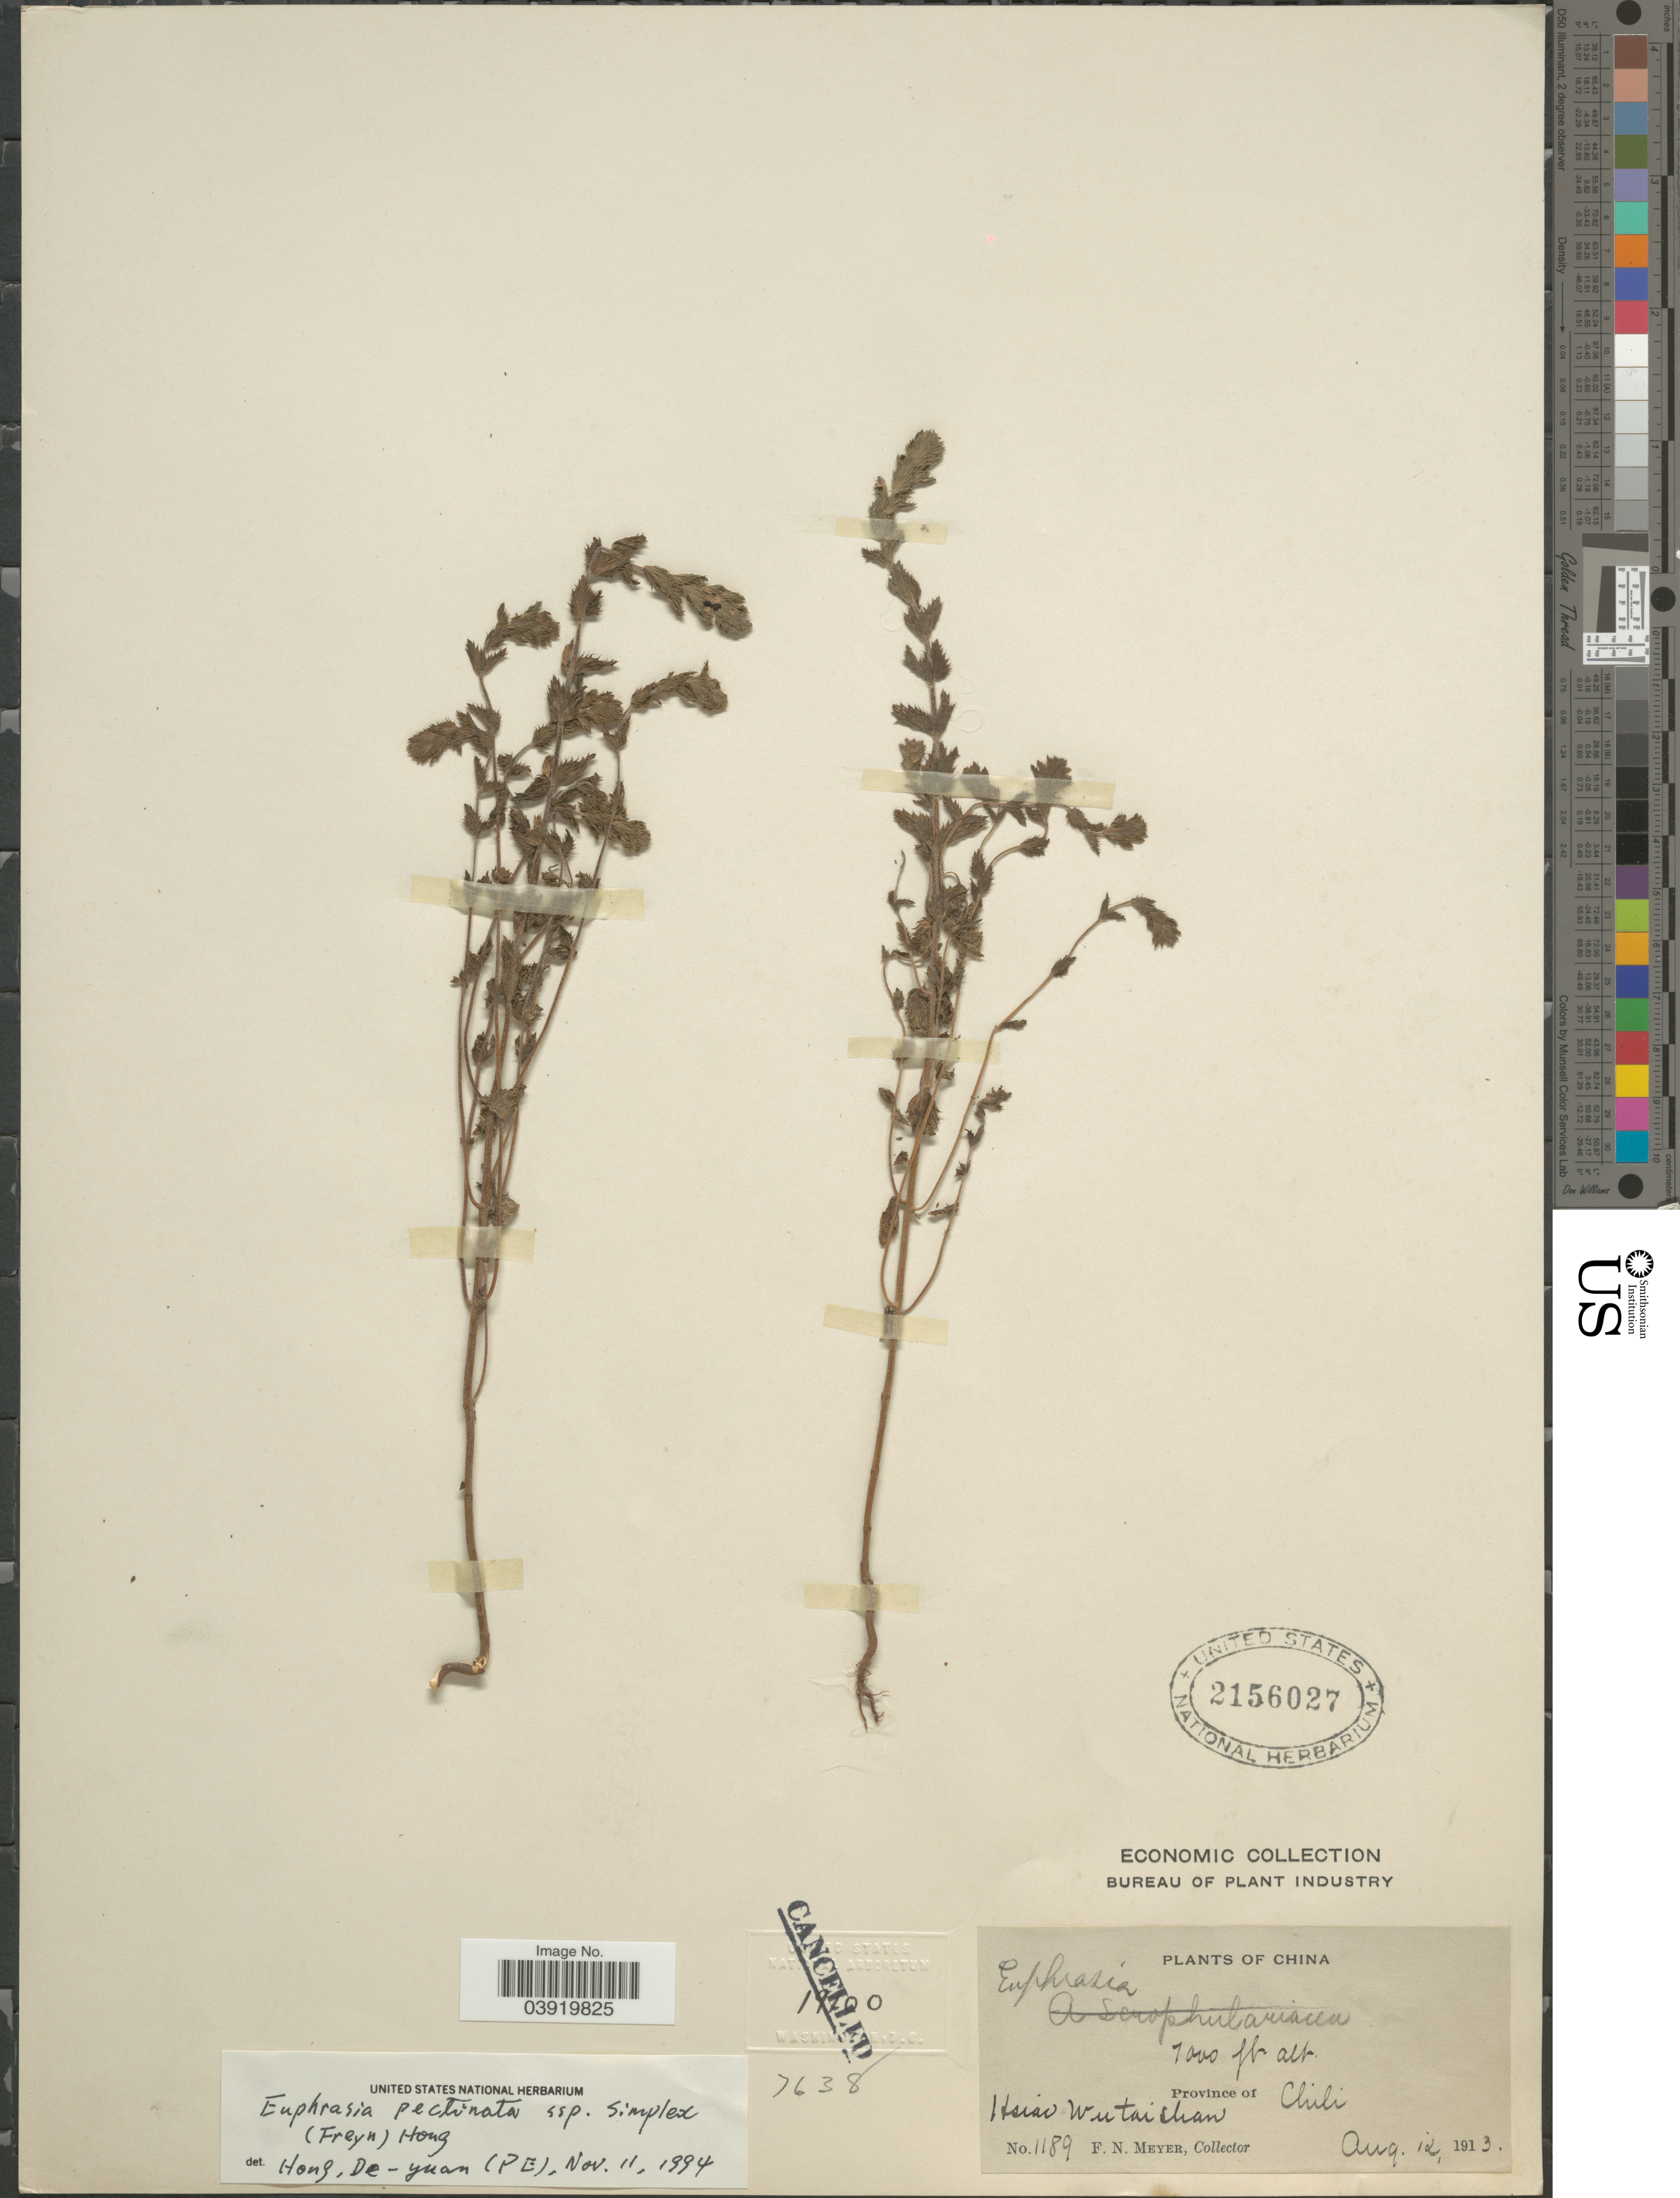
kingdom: Plantae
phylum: Tracheophyta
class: Magnoliopsida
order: Lamiales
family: Orobanchaceae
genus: Euphrasia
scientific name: Euphrasia pectinata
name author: Ten.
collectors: F. N. Meyer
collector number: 1189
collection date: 1913-08-12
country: China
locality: Province of Chili. Hsiao Wu tai shan.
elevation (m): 2134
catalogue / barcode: US 2156027